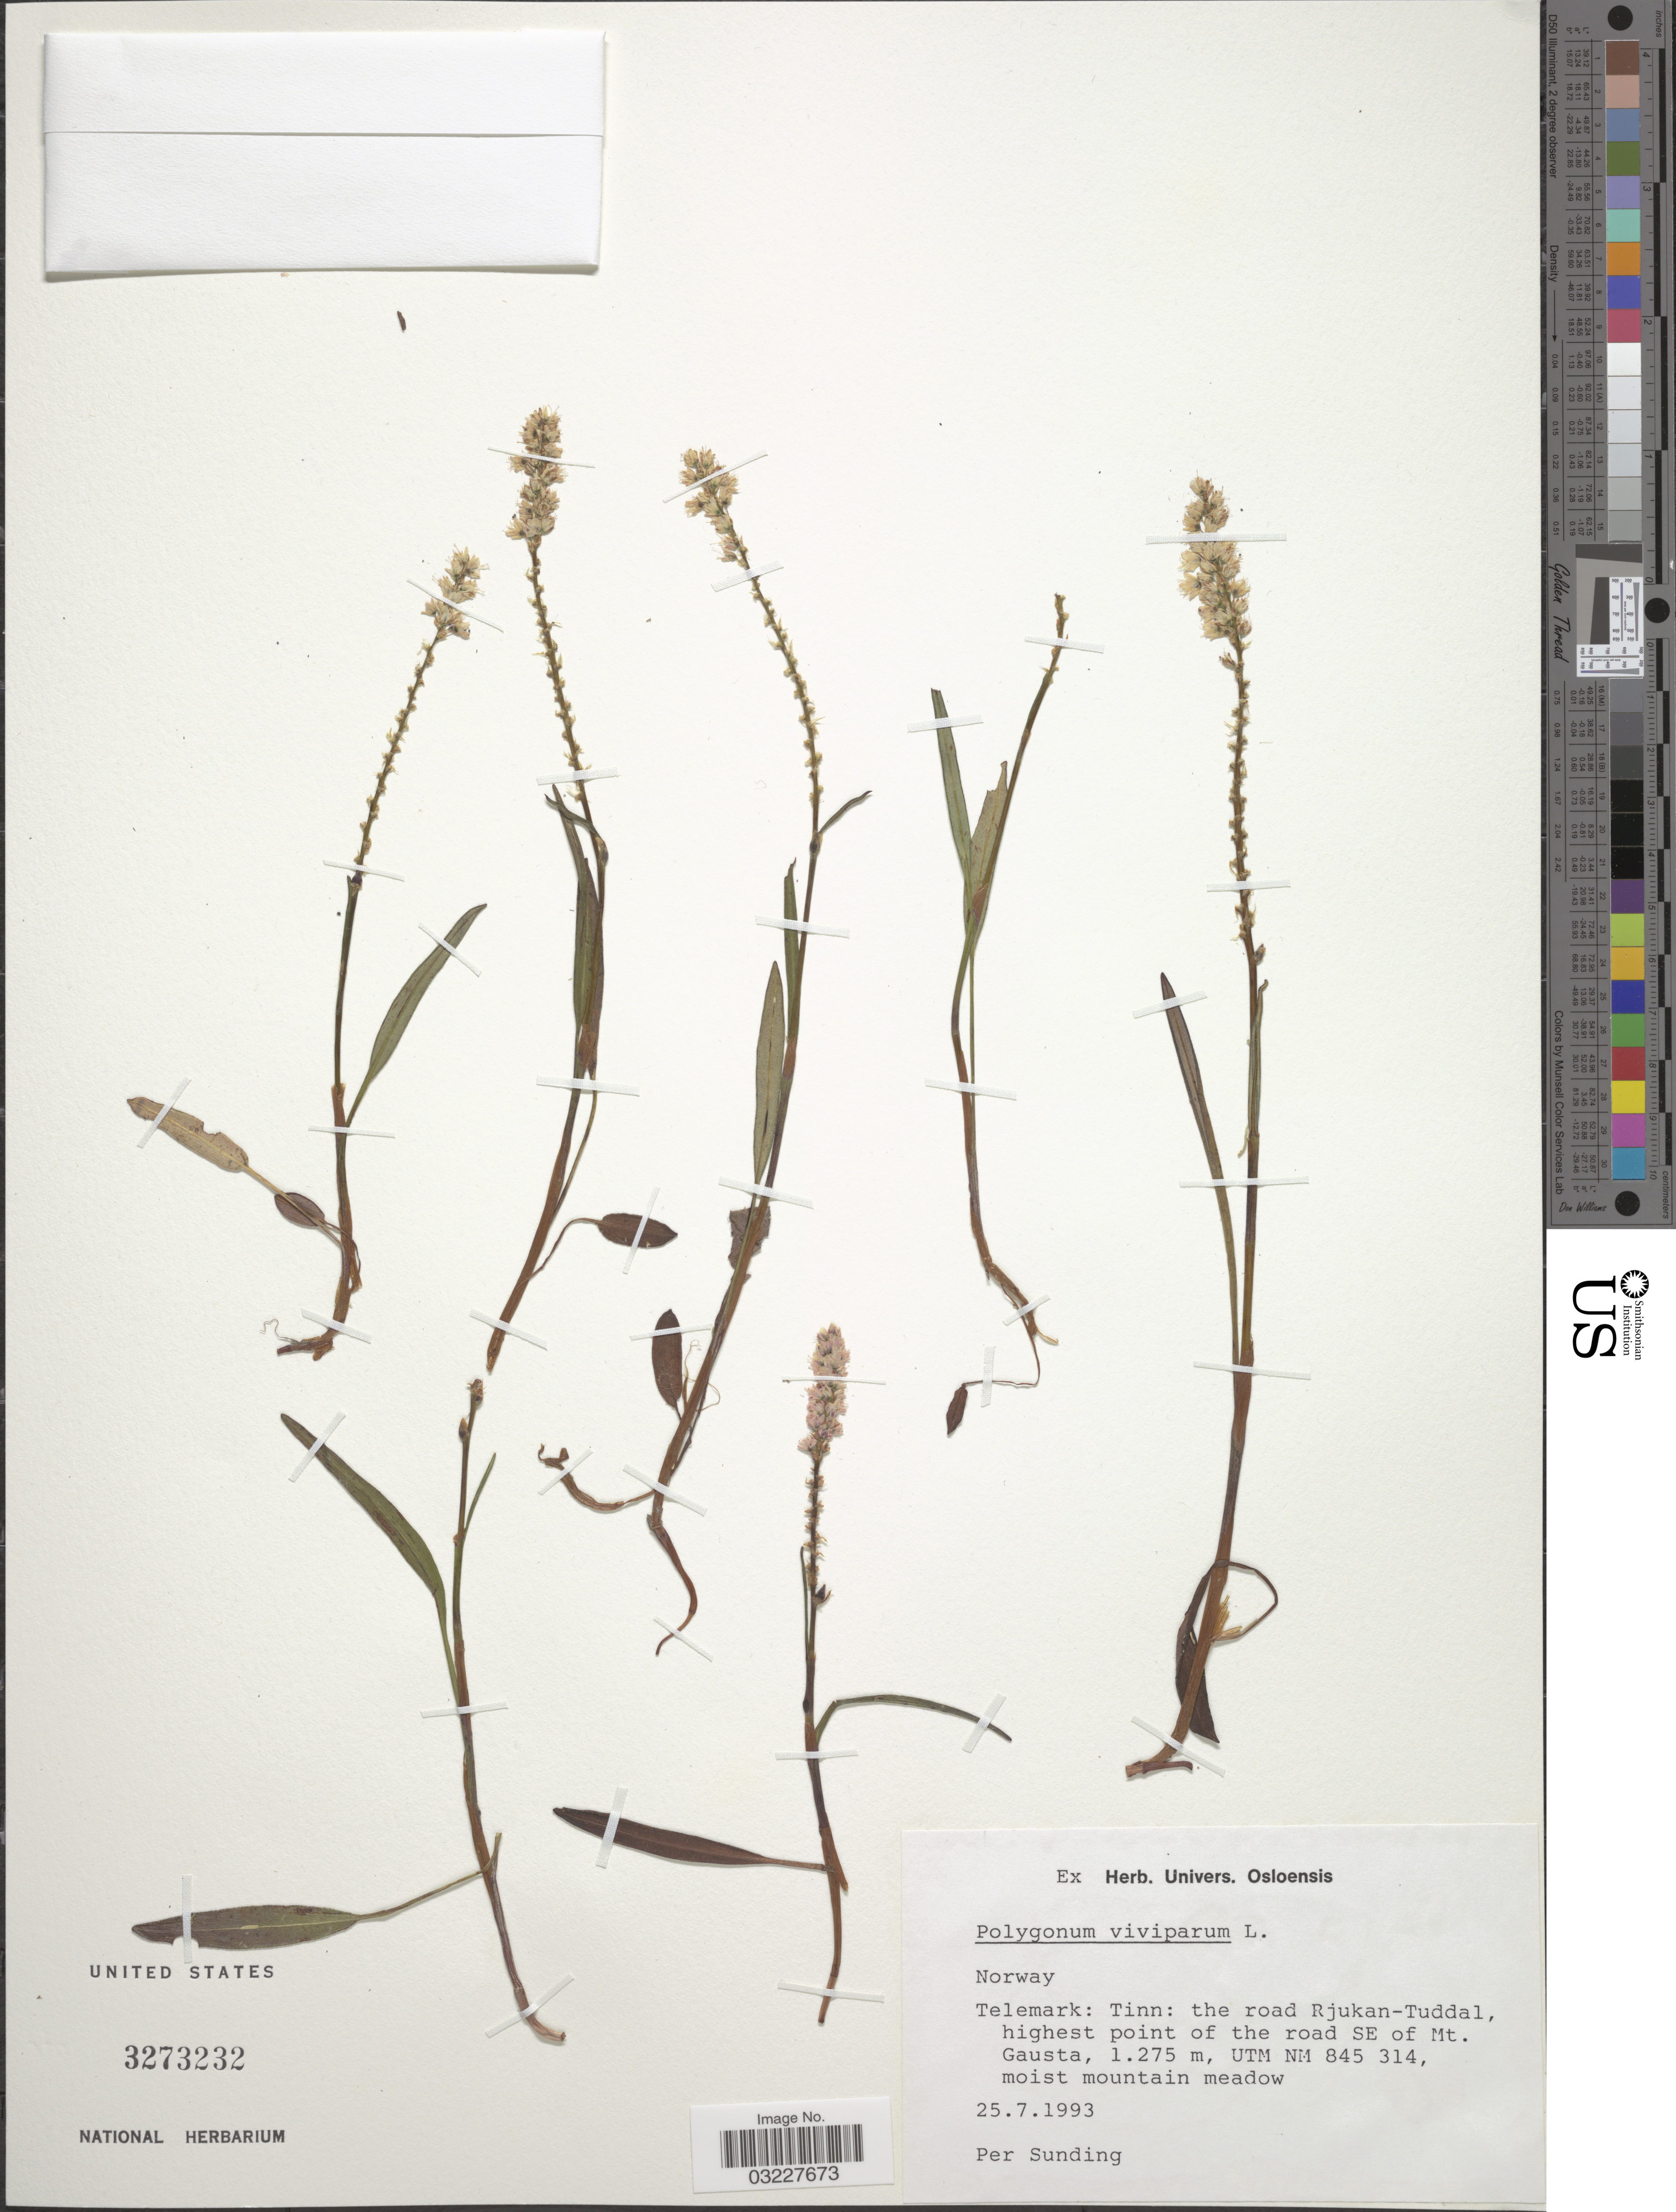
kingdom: Plantae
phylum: Tracheophyta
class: Magnoliopsida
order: Caryophyllales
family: Polygonaceae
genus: Bistorta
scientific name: Bistorta vivipara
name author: (L.) Delarbre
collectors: P. O. Sunding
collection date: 1993-07-25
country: Norway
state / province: Telemark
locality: Tinn: the road Rjukan-Tuddal, highest point of the road SE of Mt. Gausta, UTM NM 845 314.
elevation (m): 1275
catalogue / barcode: US 3273232